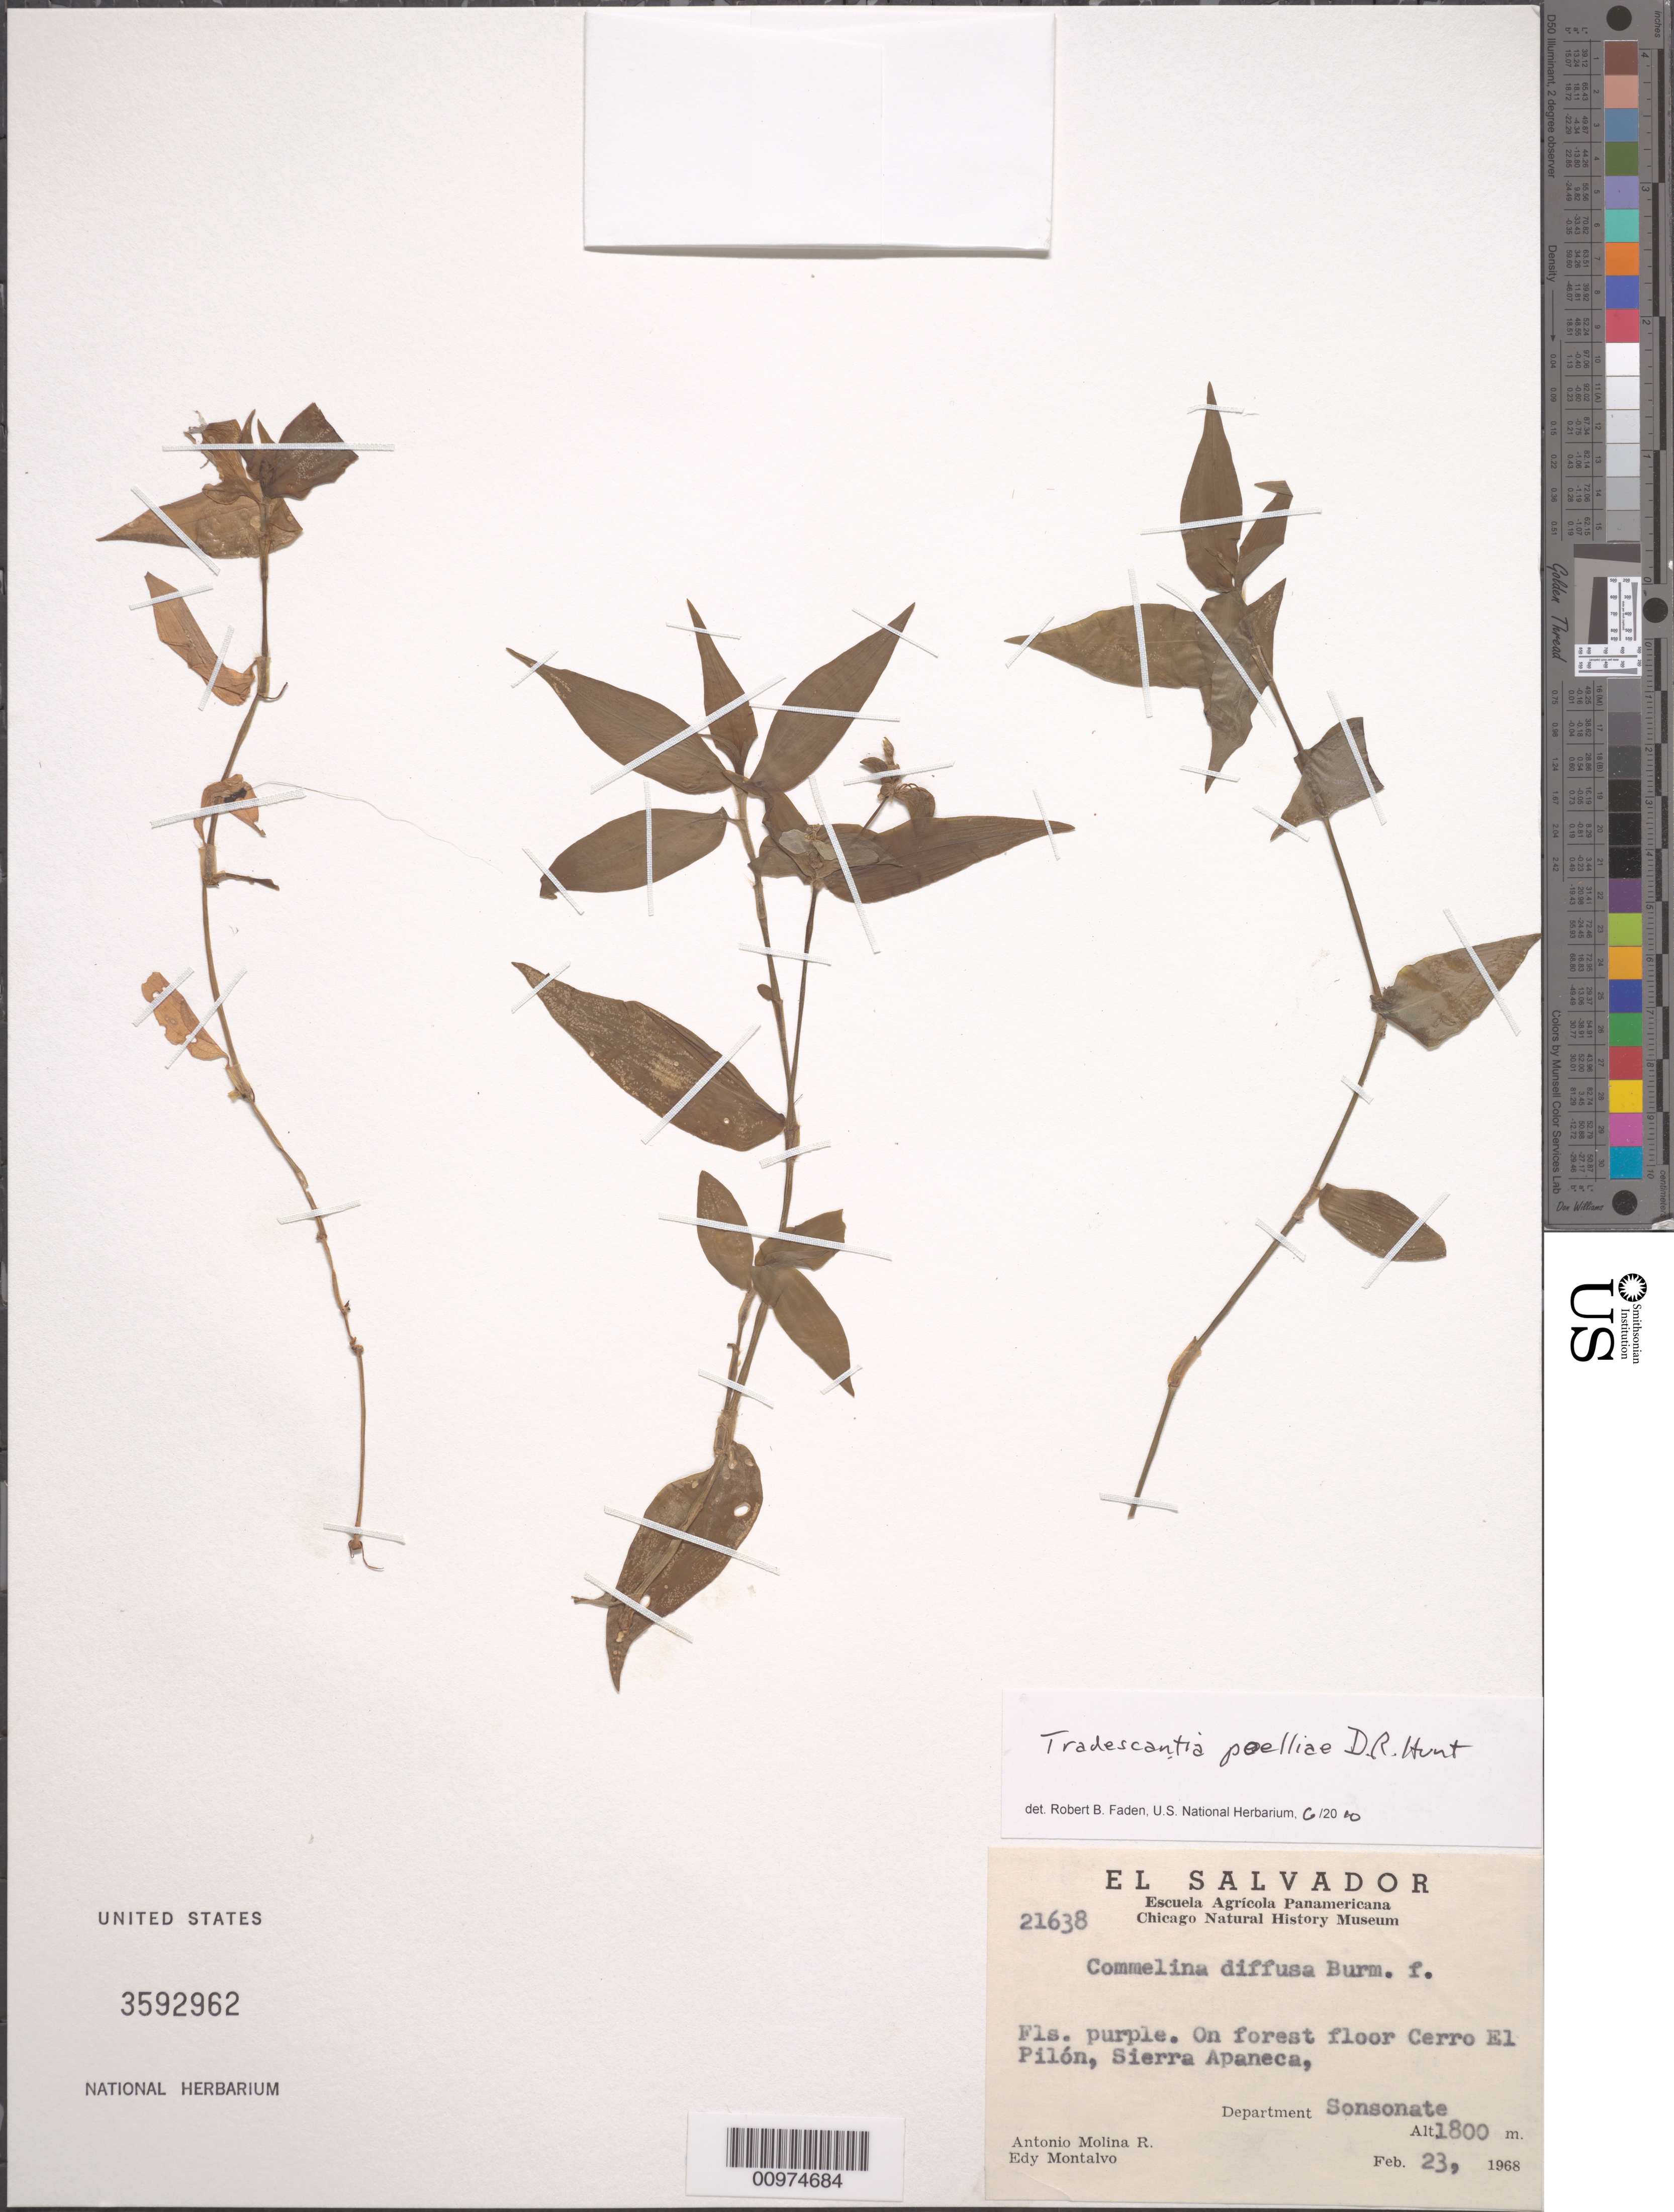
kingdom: Plantae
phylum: Tracheophyta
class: Liliopsida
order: Commelinales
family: Commelinaceae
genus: Tradescantia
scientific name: Tradescantia poelliae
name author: D.R. Hunt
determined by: Faden, Robert B., (US), Smithsonian Institution - National Museum of Natural History (UNITED STATES)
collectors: A. Molina R. & E. A. Montalvo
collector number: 21638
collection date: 1968-02-23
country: El Salvador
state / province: Sonsonate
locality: Cerro El Pilón, Sierra Apaneca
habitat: On forest floor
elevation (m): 1800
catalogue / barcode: US 3592962